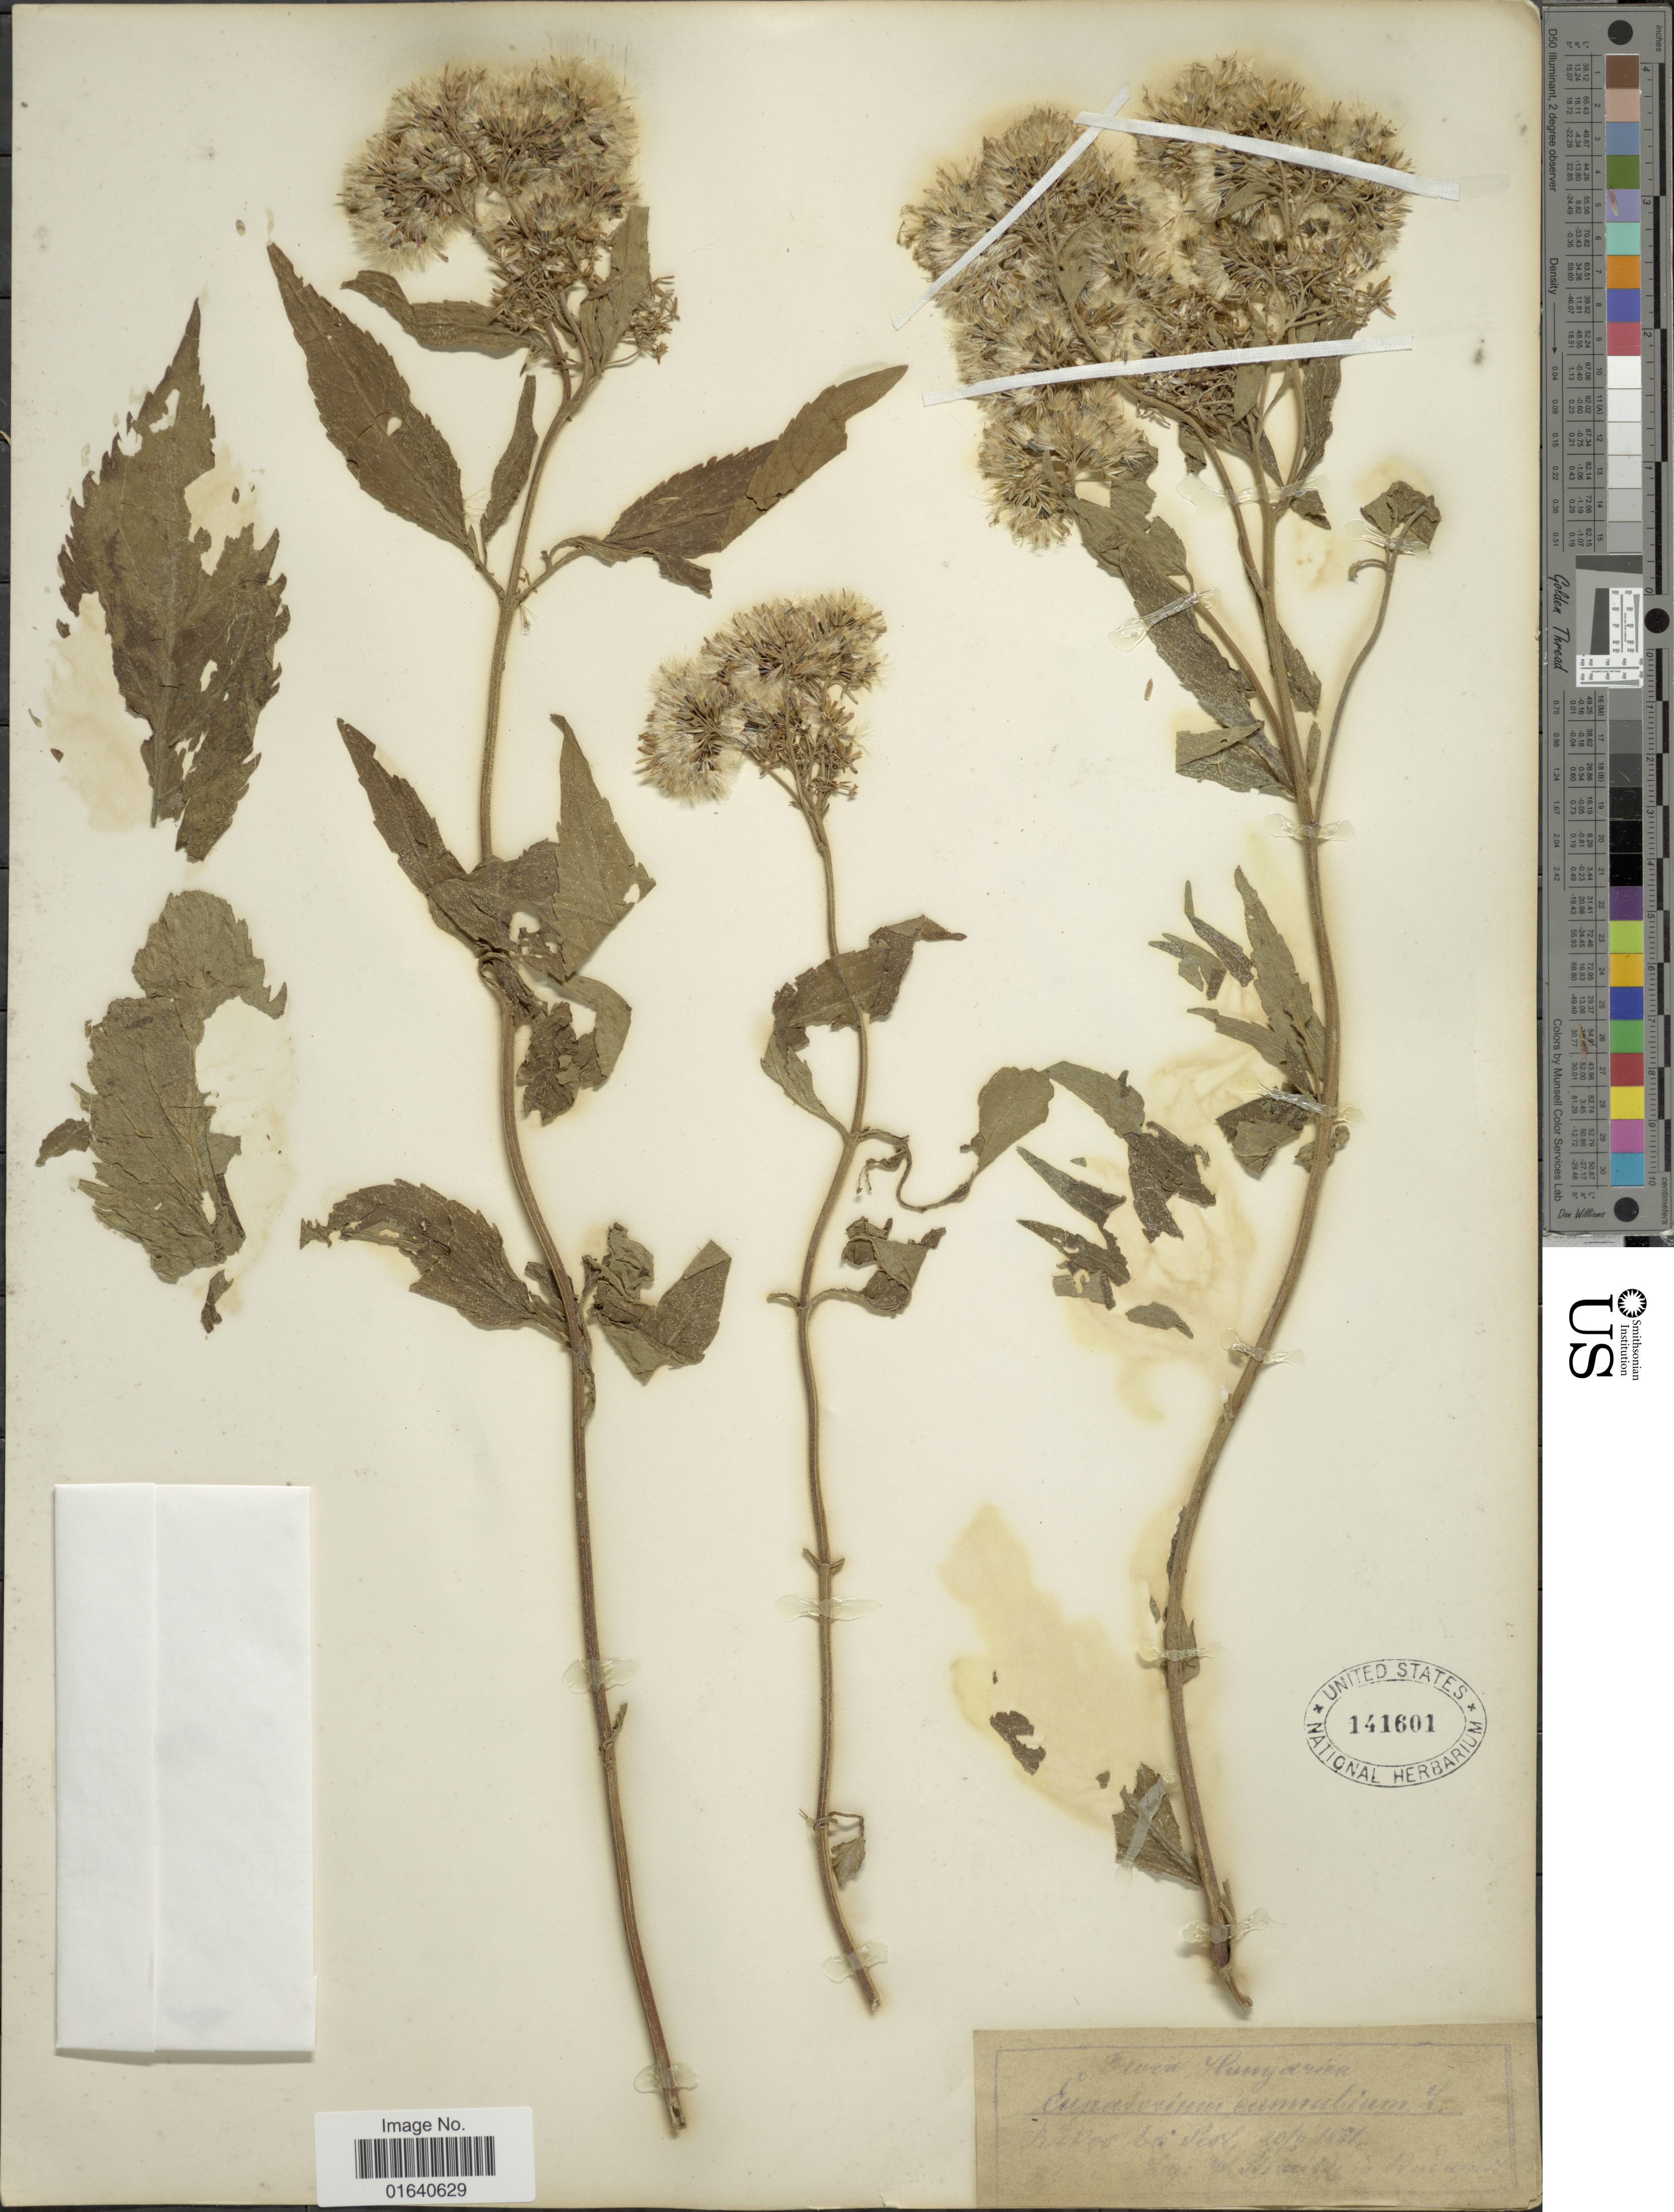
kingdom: Plantae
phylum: Tracheophyta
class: Magnoliopsida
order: Asterales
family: Asteraceae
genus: Eupatorium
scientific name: Eupatorium cannabinum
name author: L.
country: Hungary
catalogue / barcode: US 141601